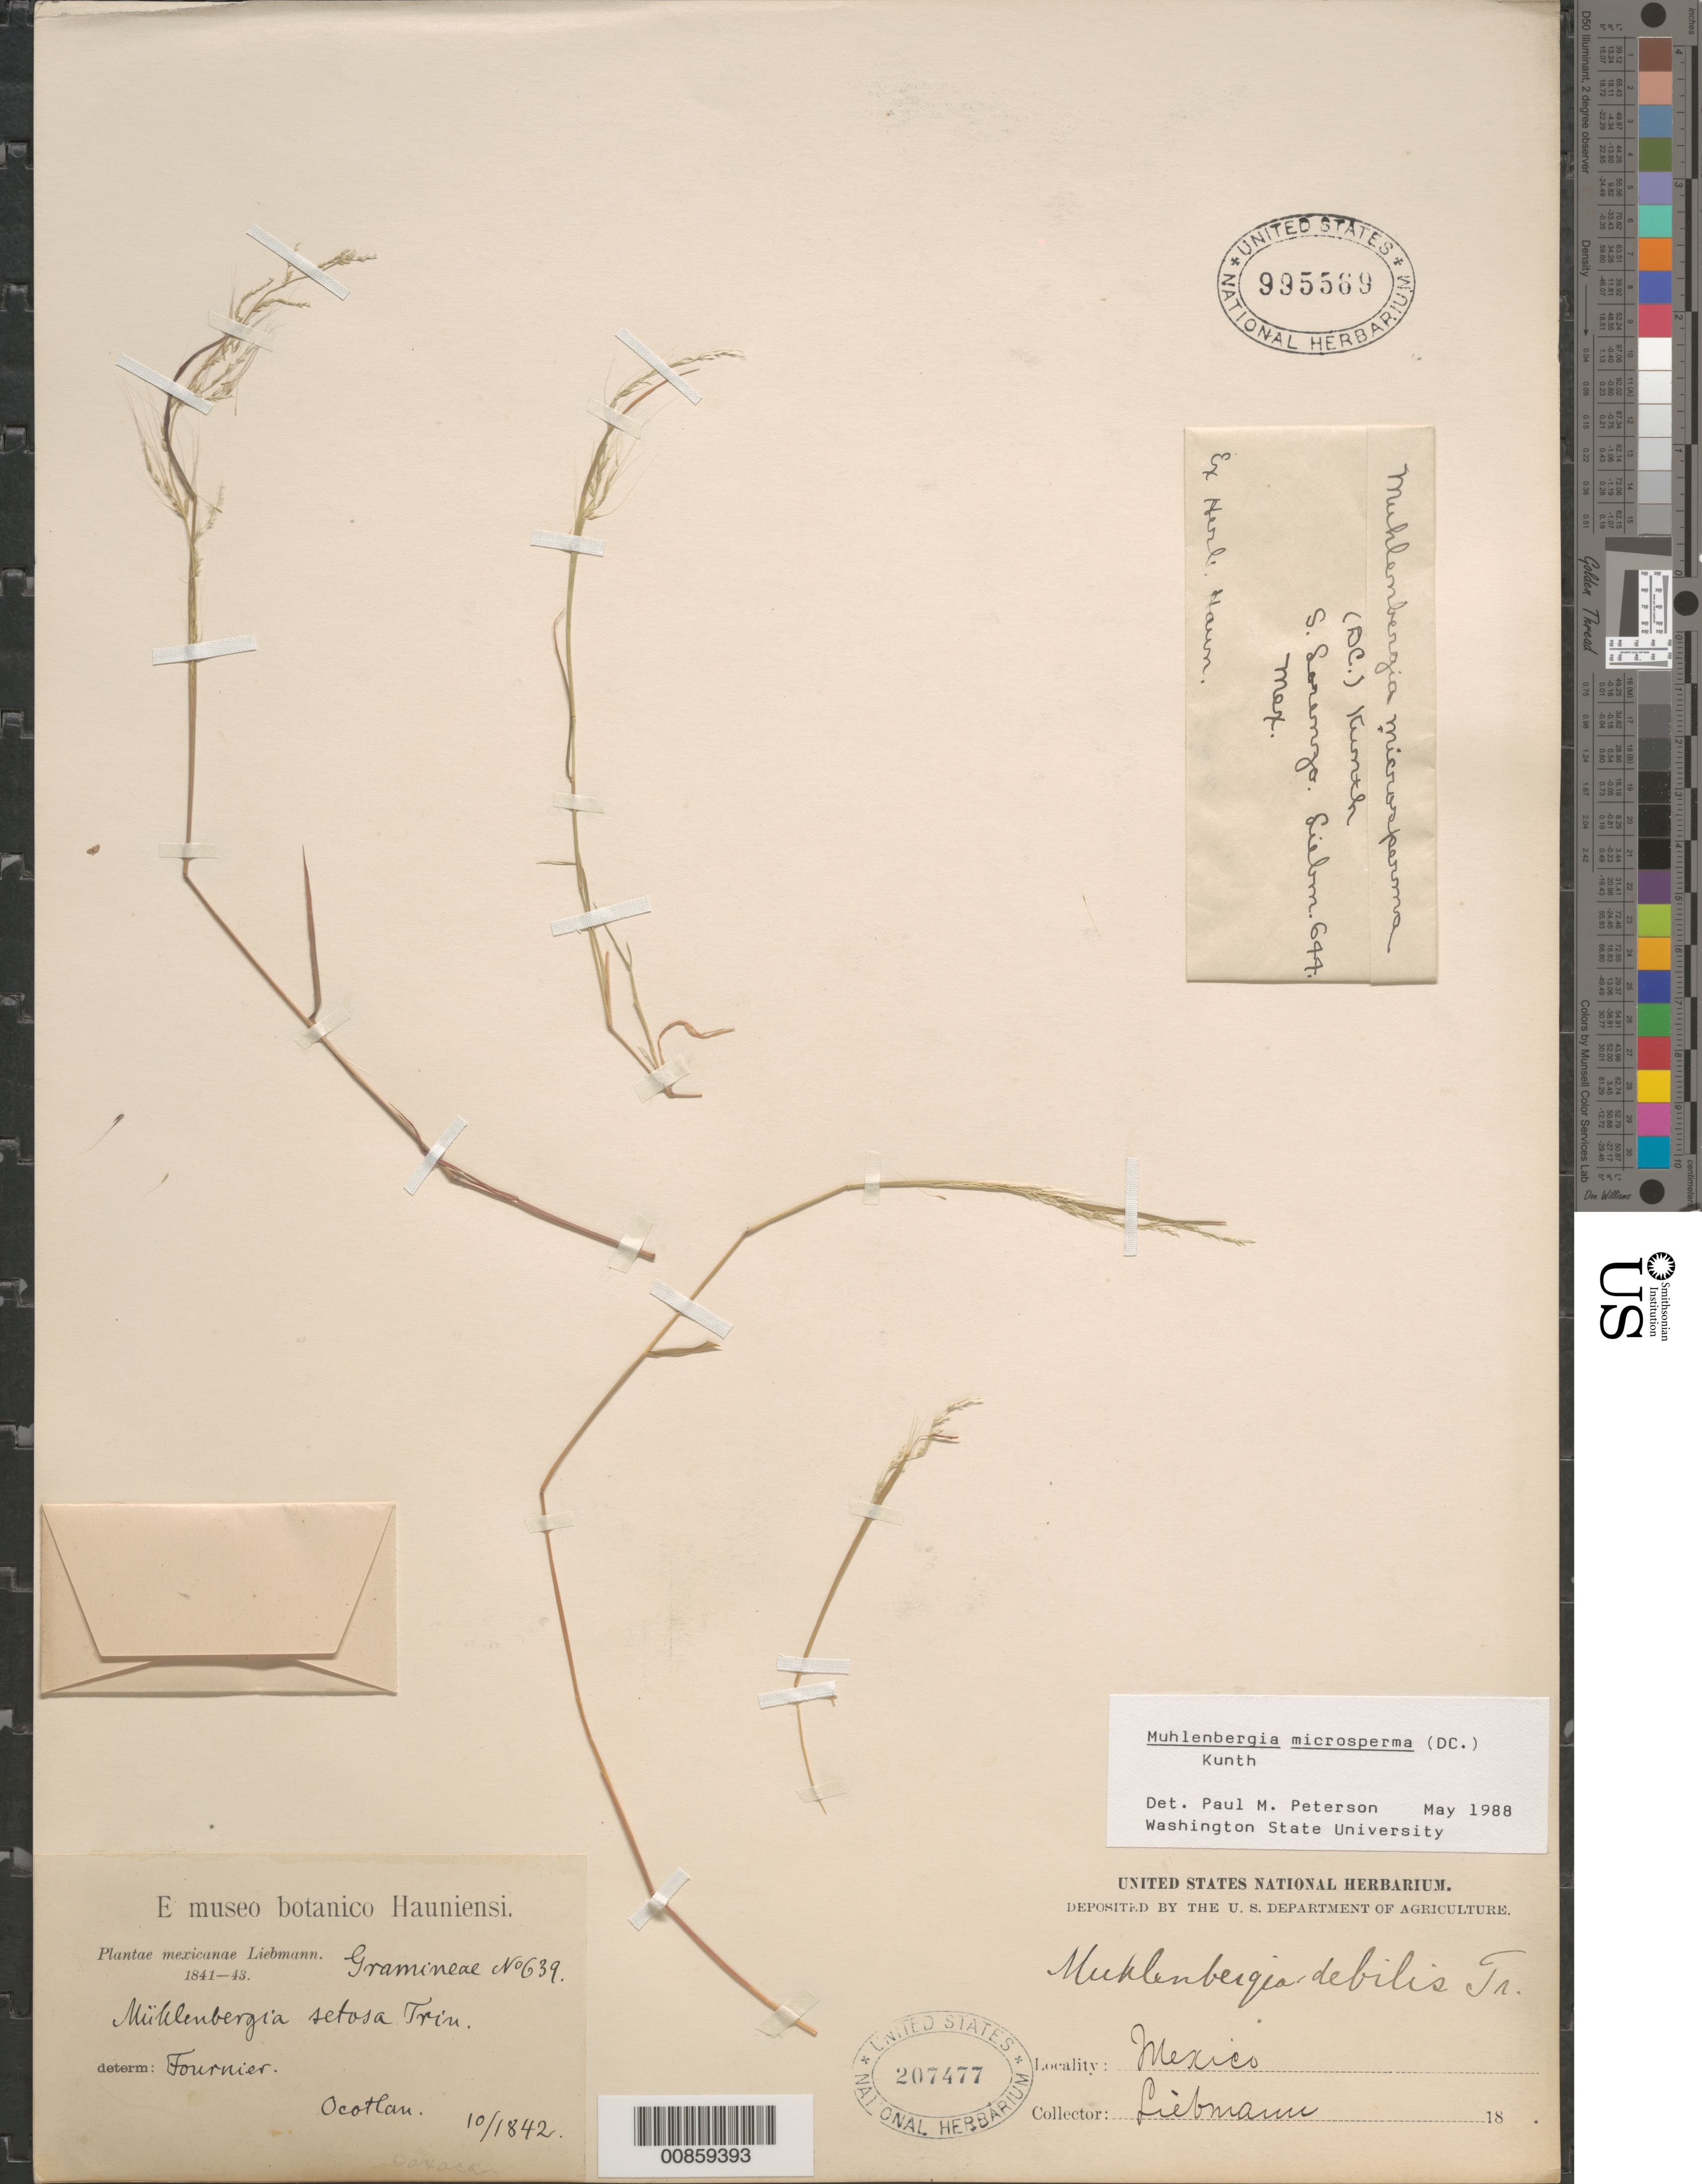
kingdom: Plantae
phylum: Tracheophyta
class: Liliopsida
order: Poales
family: Poaceae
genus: Muhlenbergia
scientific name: Muhlenbergia microsperma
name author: (DC.) Kunth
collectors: F. M. Liebmann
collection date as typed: Oct 1842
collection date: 1842-10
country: Mexico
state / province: Oaxaca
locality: Ocotlan, Oax.?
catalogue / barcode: US 207477